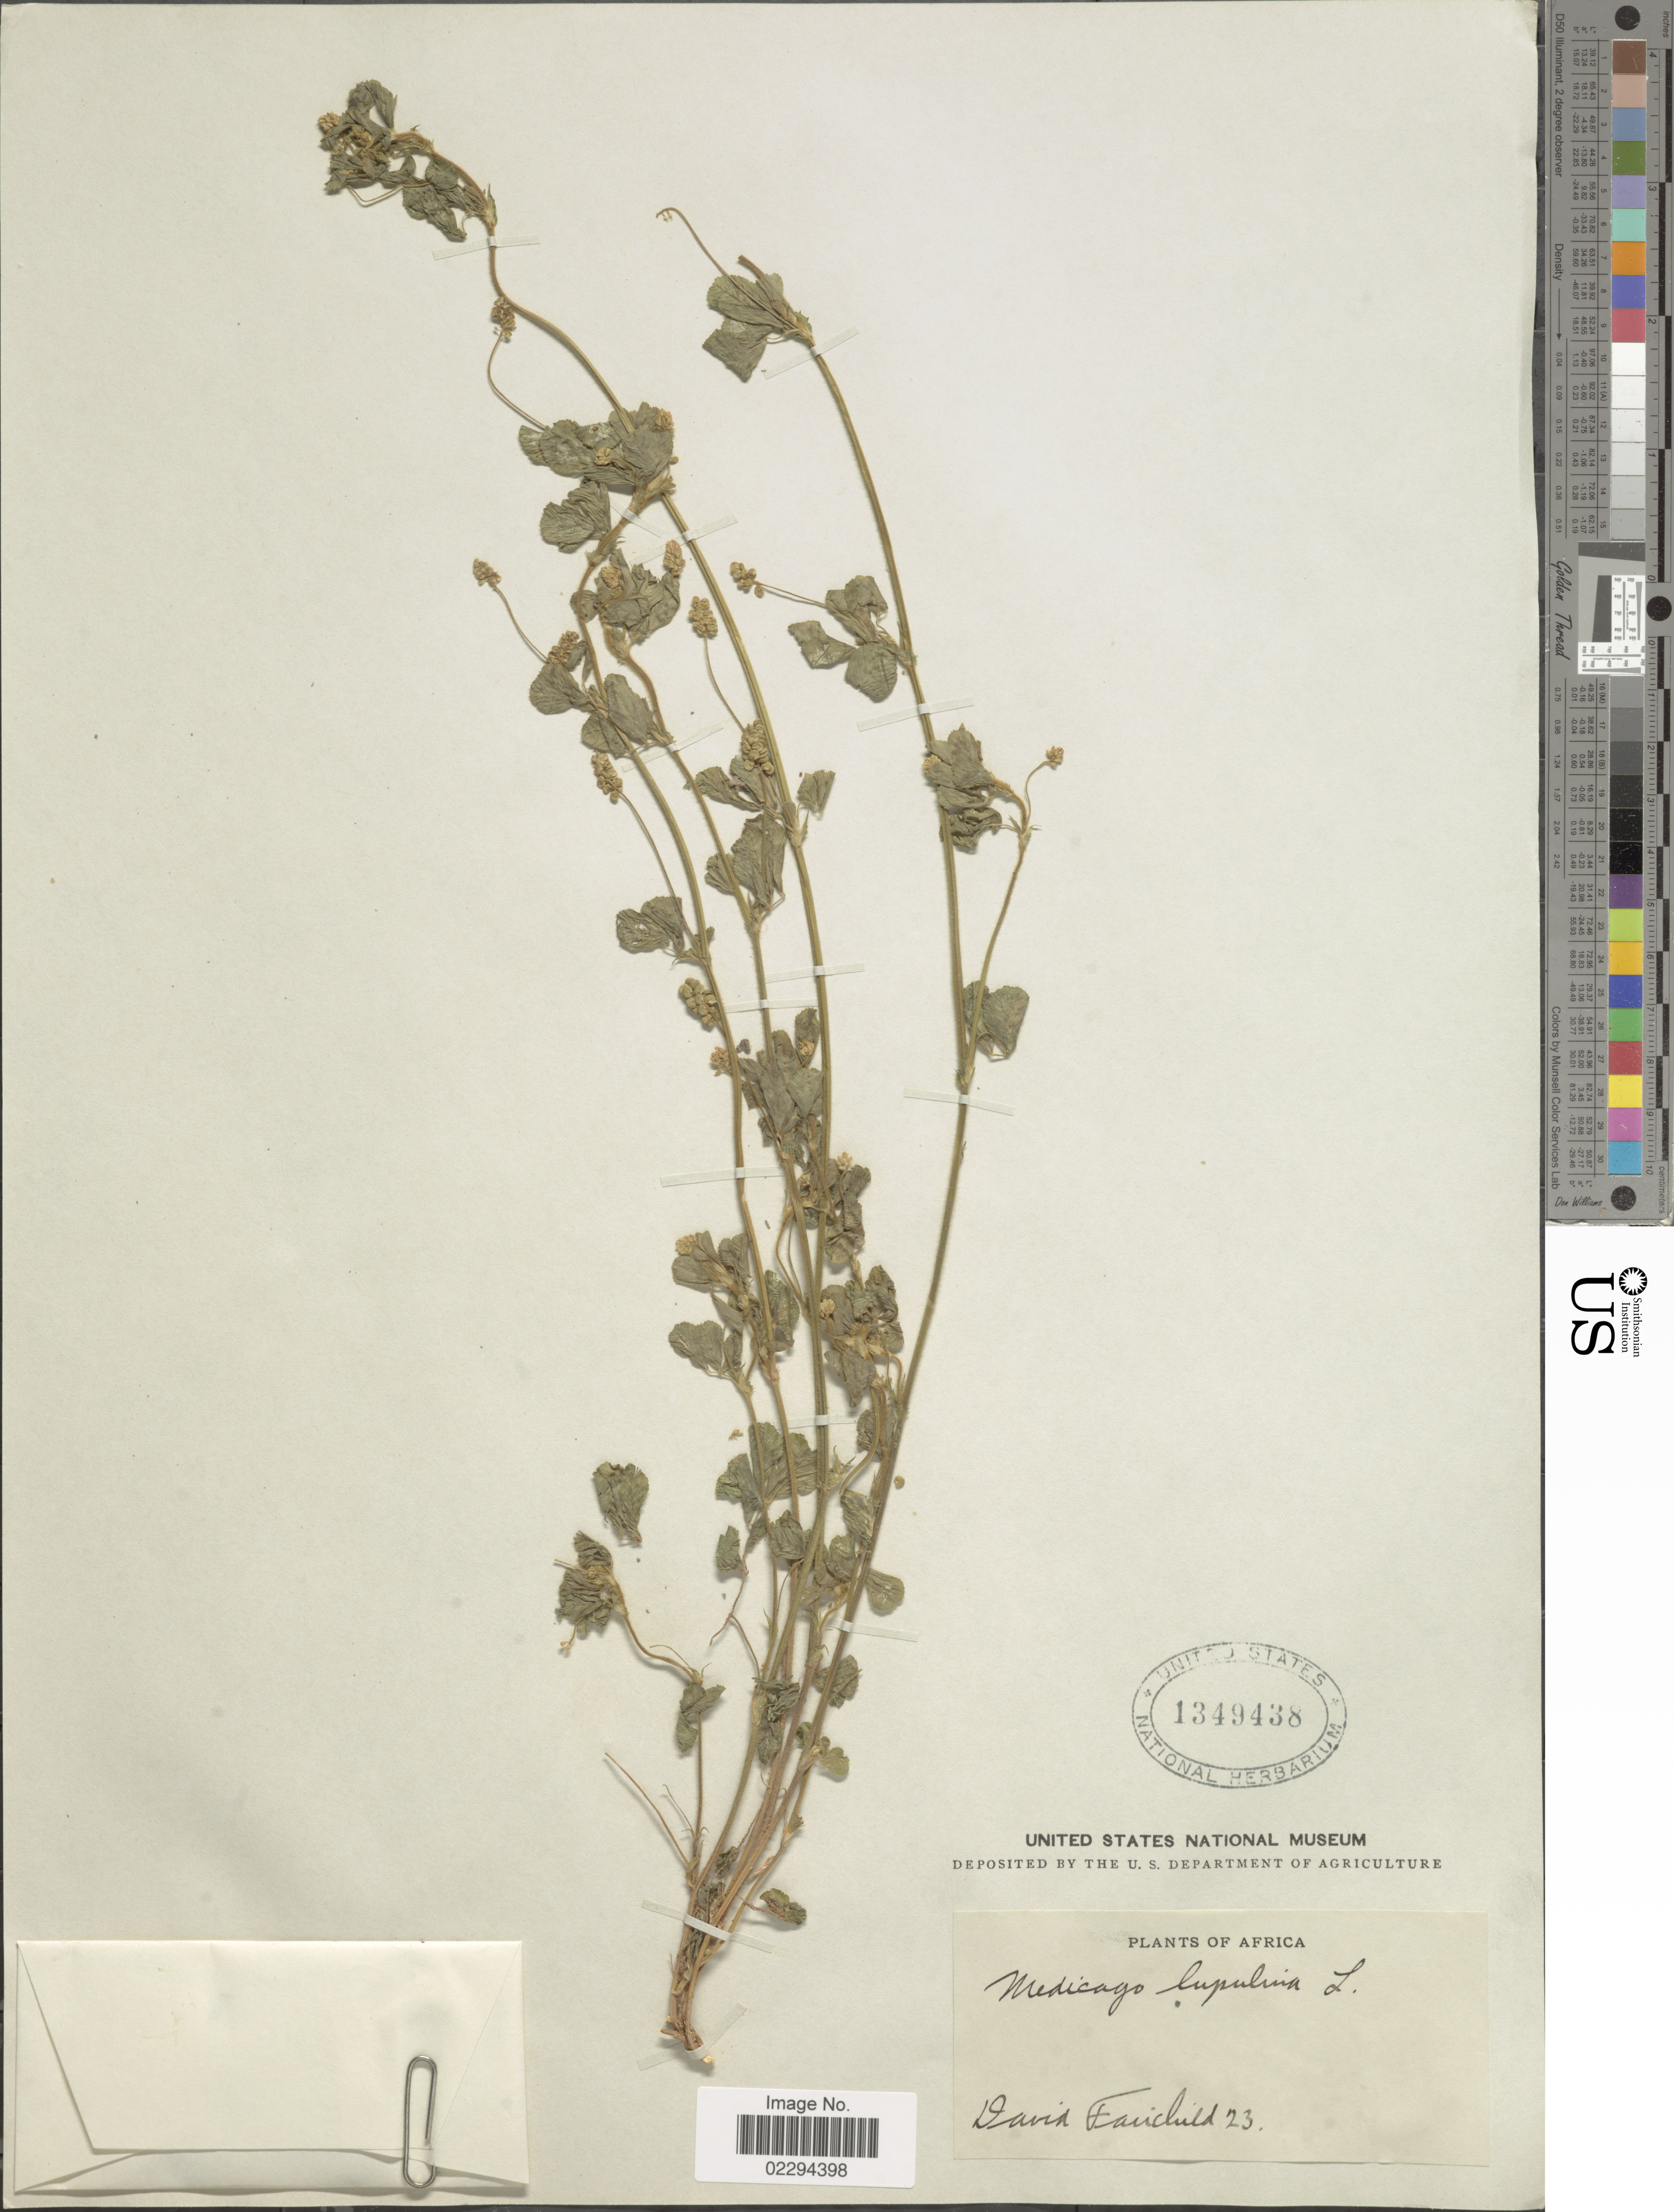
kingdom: Plantae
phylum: Tracheophyta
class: Magnoliopsida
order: Fabales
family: Fabaceae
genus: Medicago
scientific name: Medicago lupulina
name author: L.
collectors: D. Fairchild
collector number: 23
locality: Africa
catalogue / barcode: US 1349438